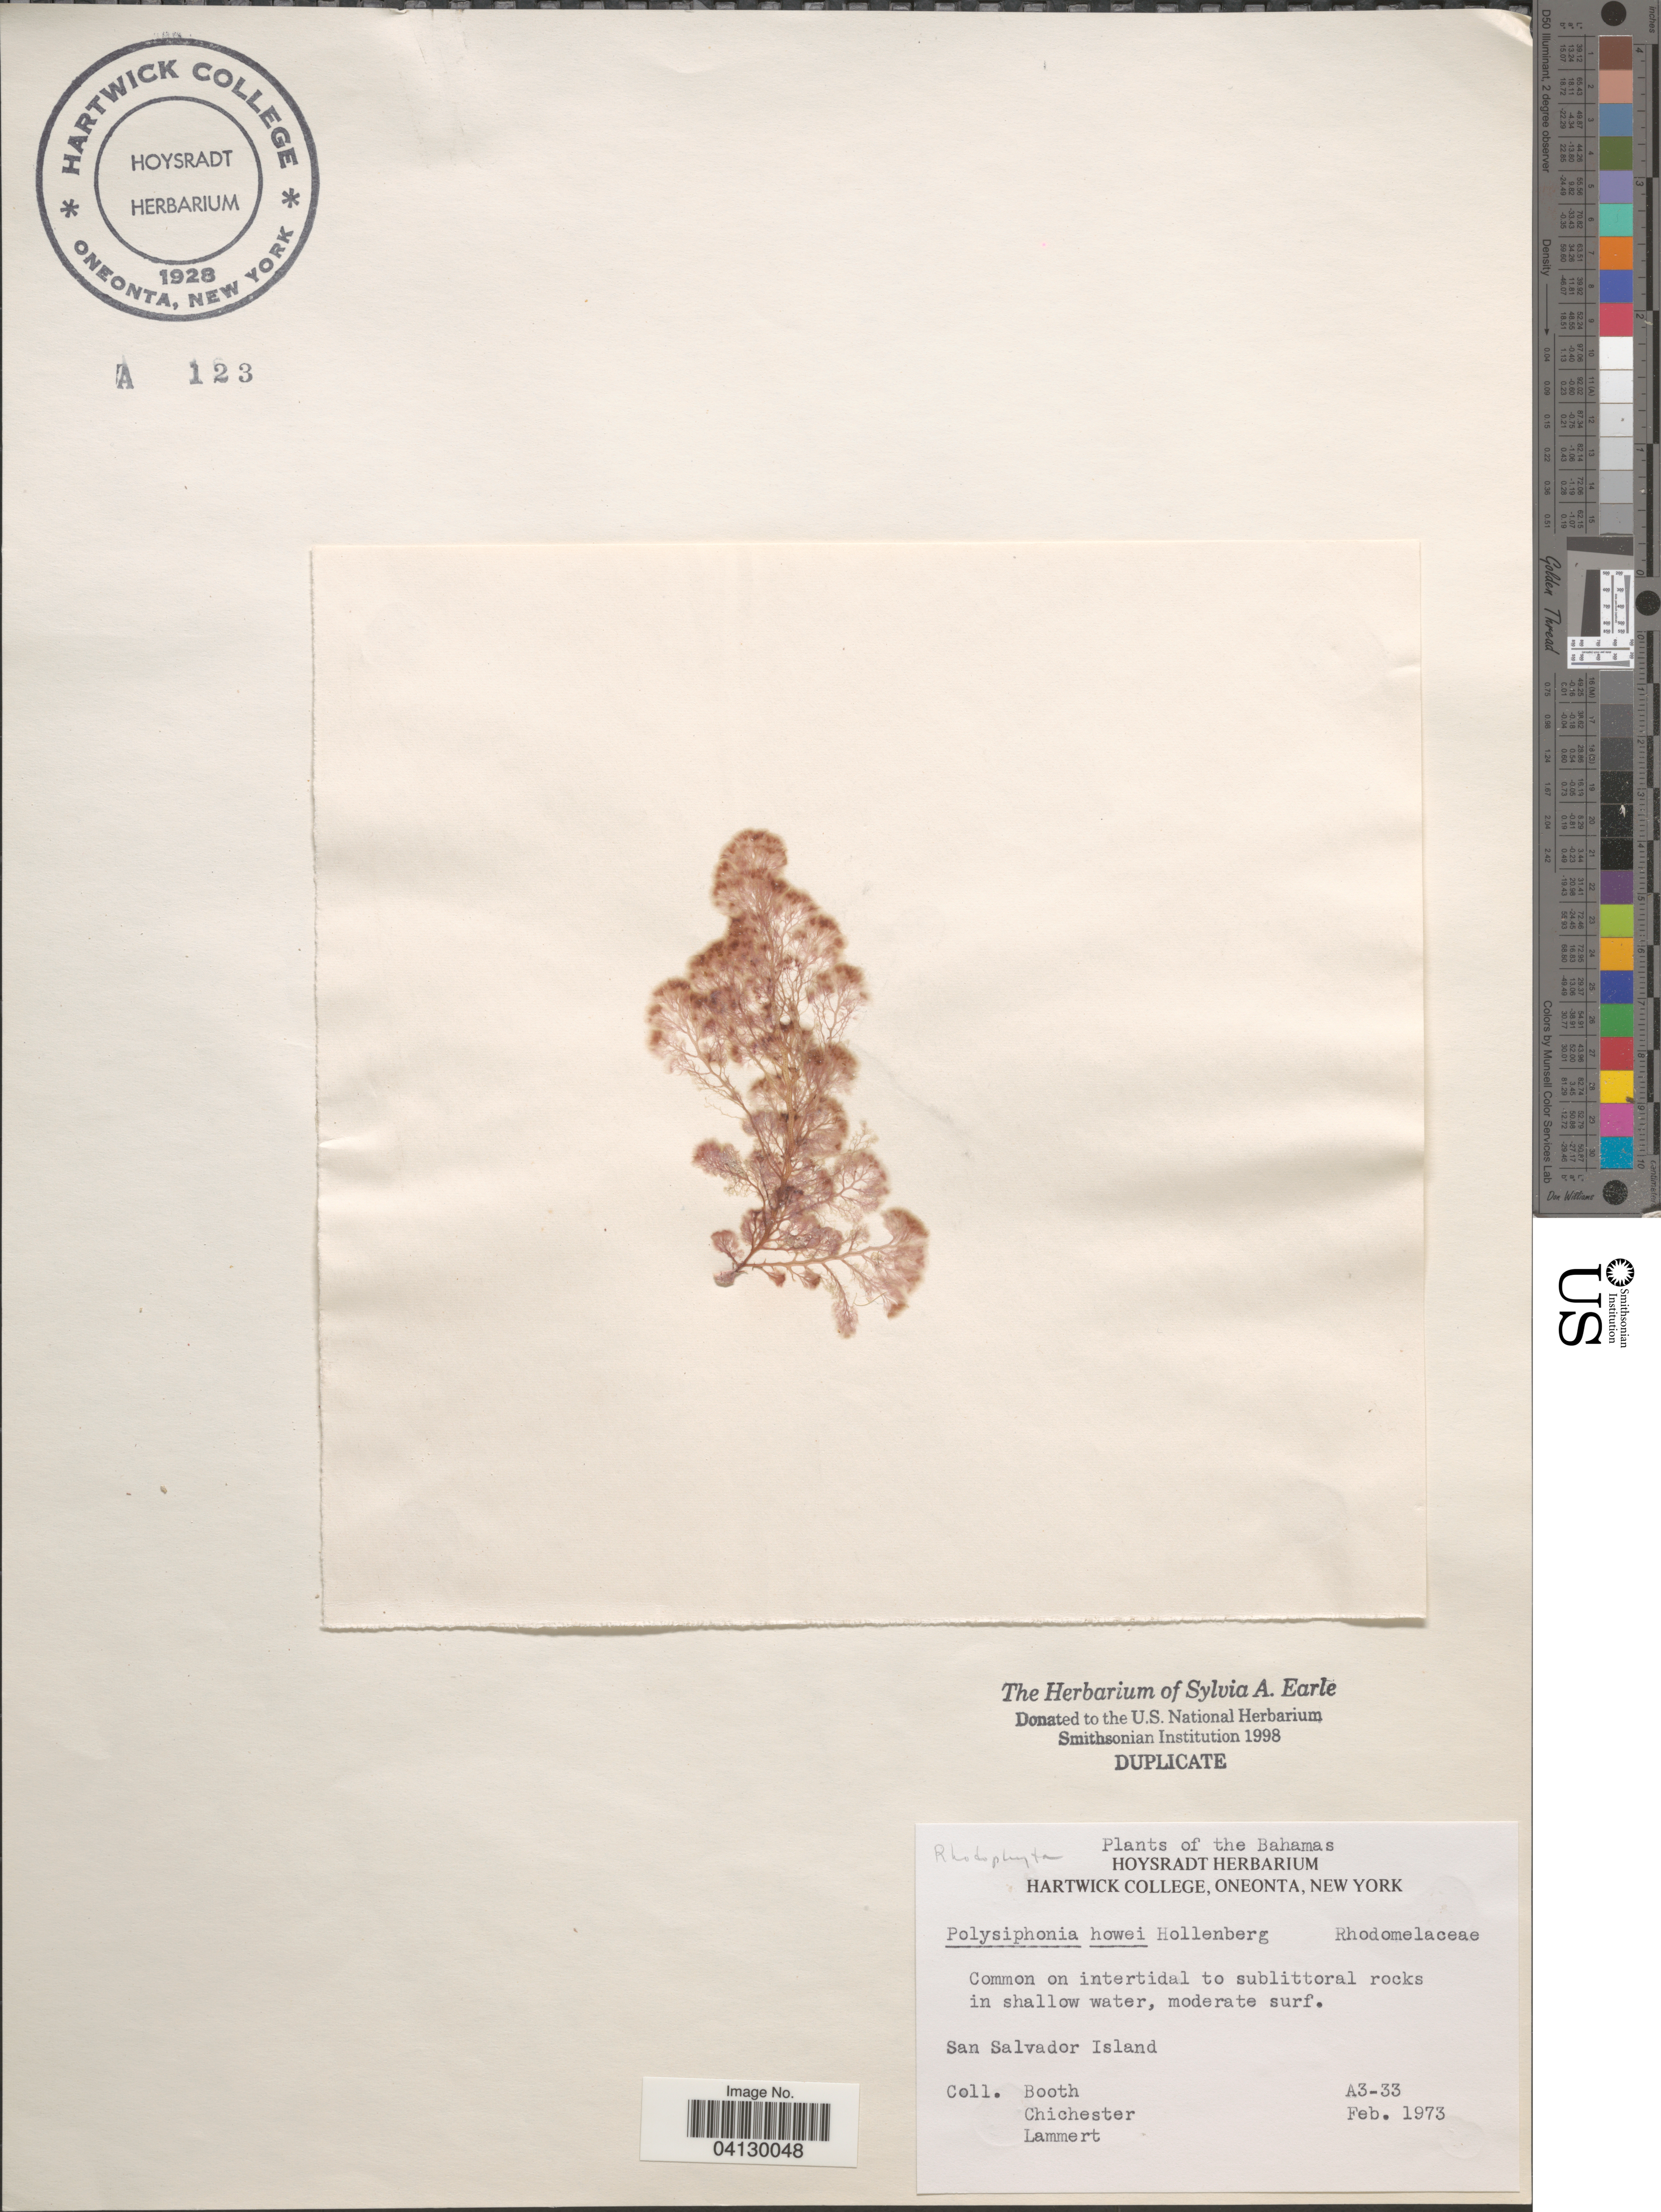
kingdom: Plantae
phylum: Rhodophyta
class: Florideophyceae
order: Ceramiales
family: Rhodomelaceae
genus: Wilsonosiphonia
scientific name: Wilsonosiphonia howei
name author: (Hollenb.) D.E.Bustamante et al.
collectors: -. Booth, -. Chichester & -. Lammert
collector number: A3-33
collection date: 1973-02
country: Bahamas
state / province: San Salvador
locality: San Salvador Island.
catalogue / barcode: US 328815